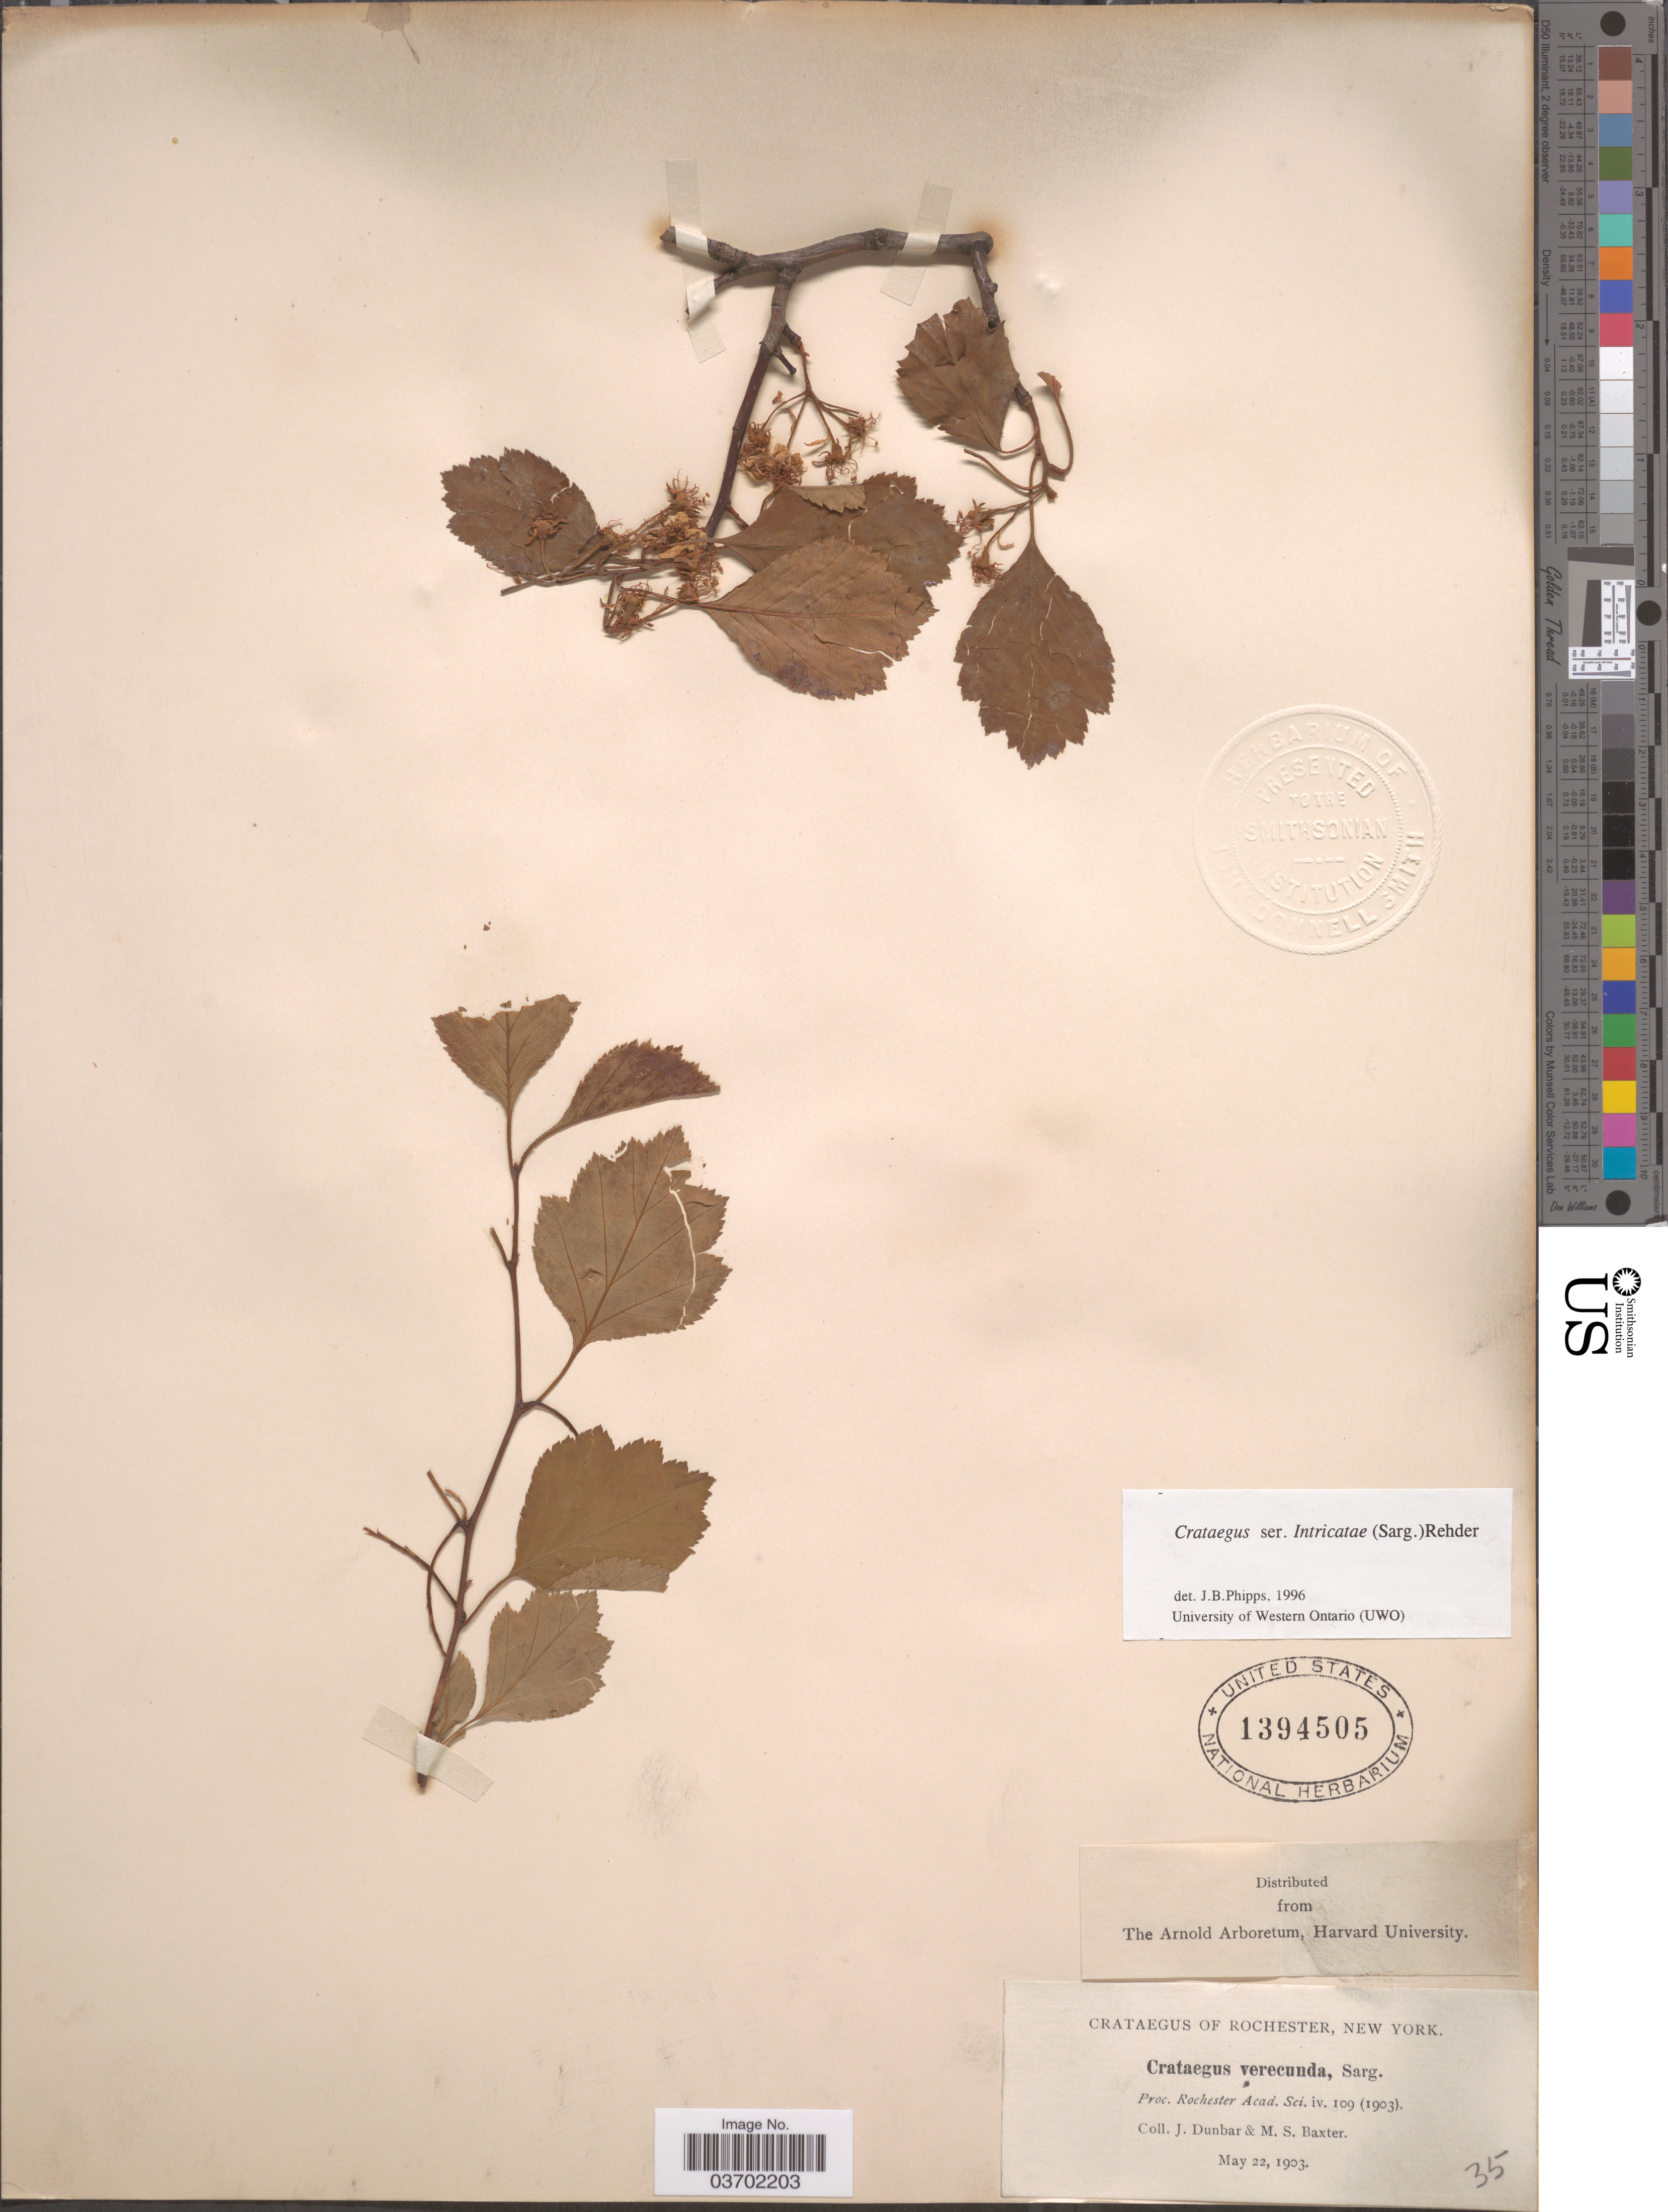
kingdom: Plantae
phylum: Tracheophyta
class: Magnoliopsida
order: Rosales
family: Rosaceae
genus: Crataegus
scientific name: Crataegus verecunda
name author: Sarg.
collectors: J. Dunbar & M. Baxter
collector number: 35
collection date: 1903-05-22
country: United States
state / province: New York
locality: Rochester.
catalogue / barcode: US 1394505